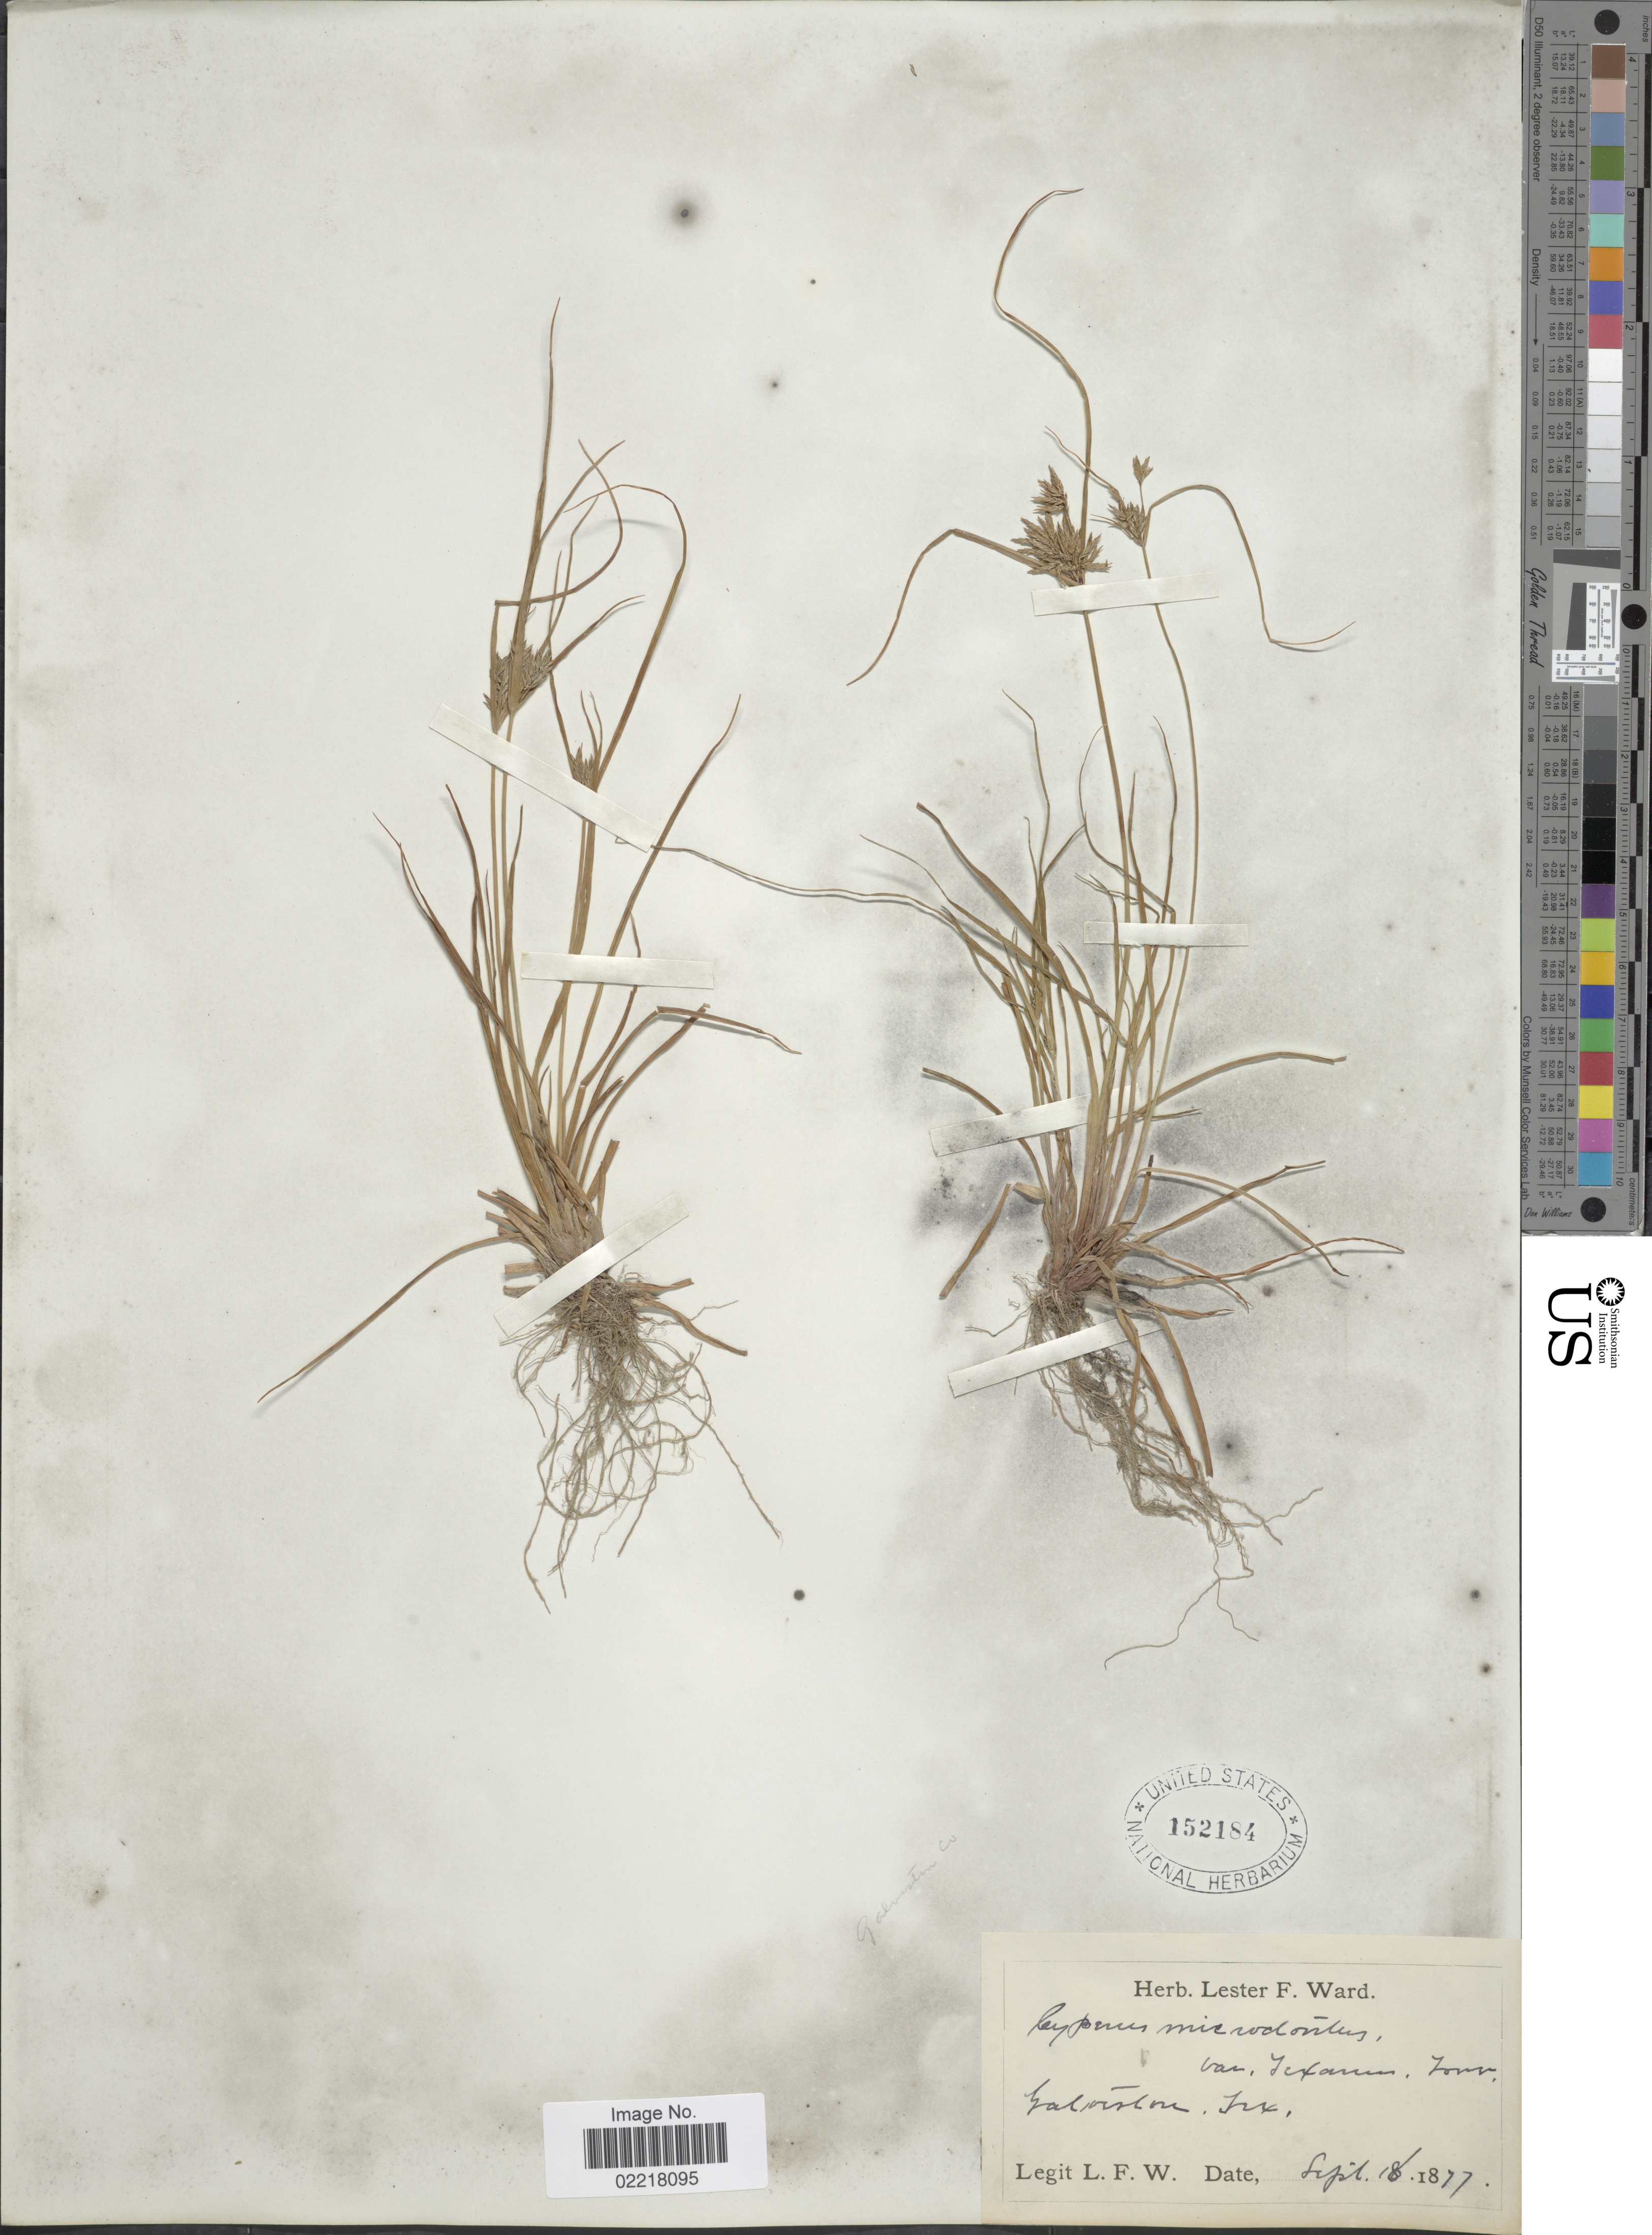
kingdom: Plantae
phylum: Tracheophyta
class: Liliopsida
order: Poales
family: Cyperaceae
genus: Cyperus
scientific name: Cyperus polystachyos var. texensis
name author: (Torr.) Fernald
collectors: L. F. Ward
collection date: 1877-09-18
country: United States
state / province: Texas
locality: Galveston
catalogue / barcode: US 152184